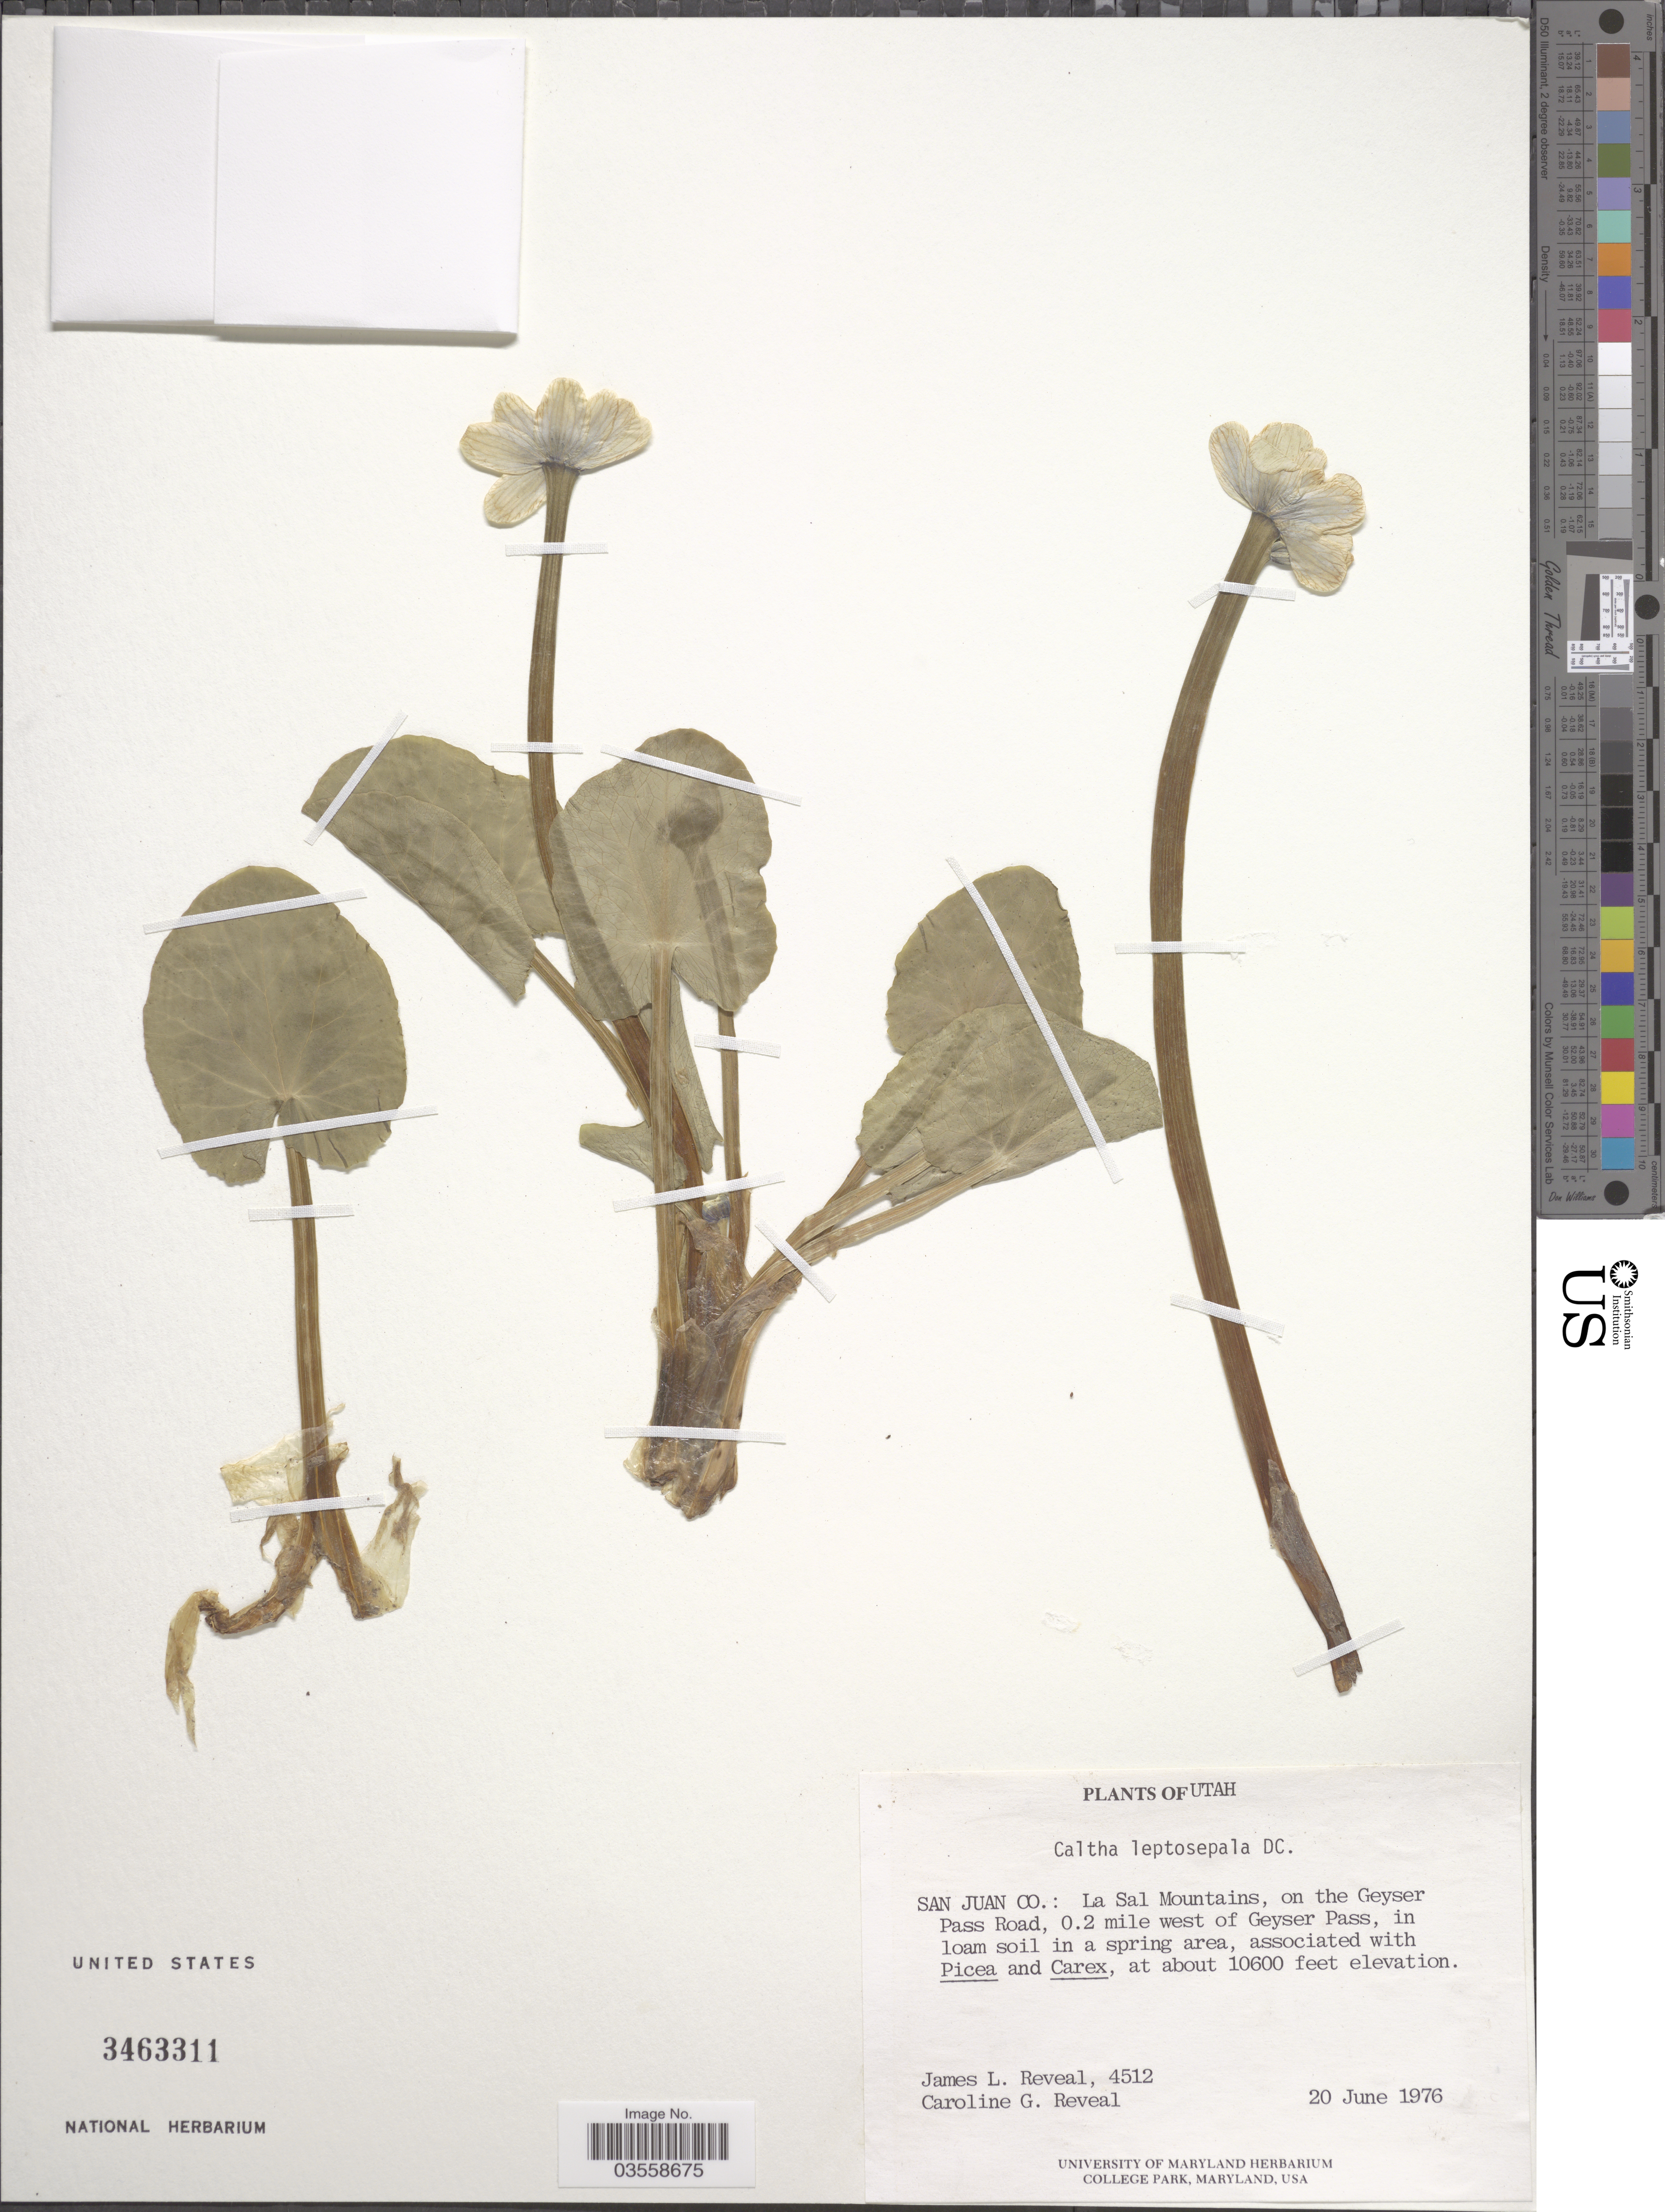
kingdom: Plantae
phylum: Tracheophyta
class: Magnoliopsida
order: Ranunculales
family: Ranunculaceae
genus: Caltha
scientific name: Caltha leptosepala subsp. leptosepala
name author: DC.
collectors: J. L. Reveal & C. G. Reveal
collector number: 4512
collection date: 1976-06-20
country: United States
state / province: Utah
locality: San Juan Co.: La Sal Mountains, on the Geyser Pass Road, 0.2 mile west of Geyser Pass.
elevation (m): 3231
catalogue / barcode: US 3463311